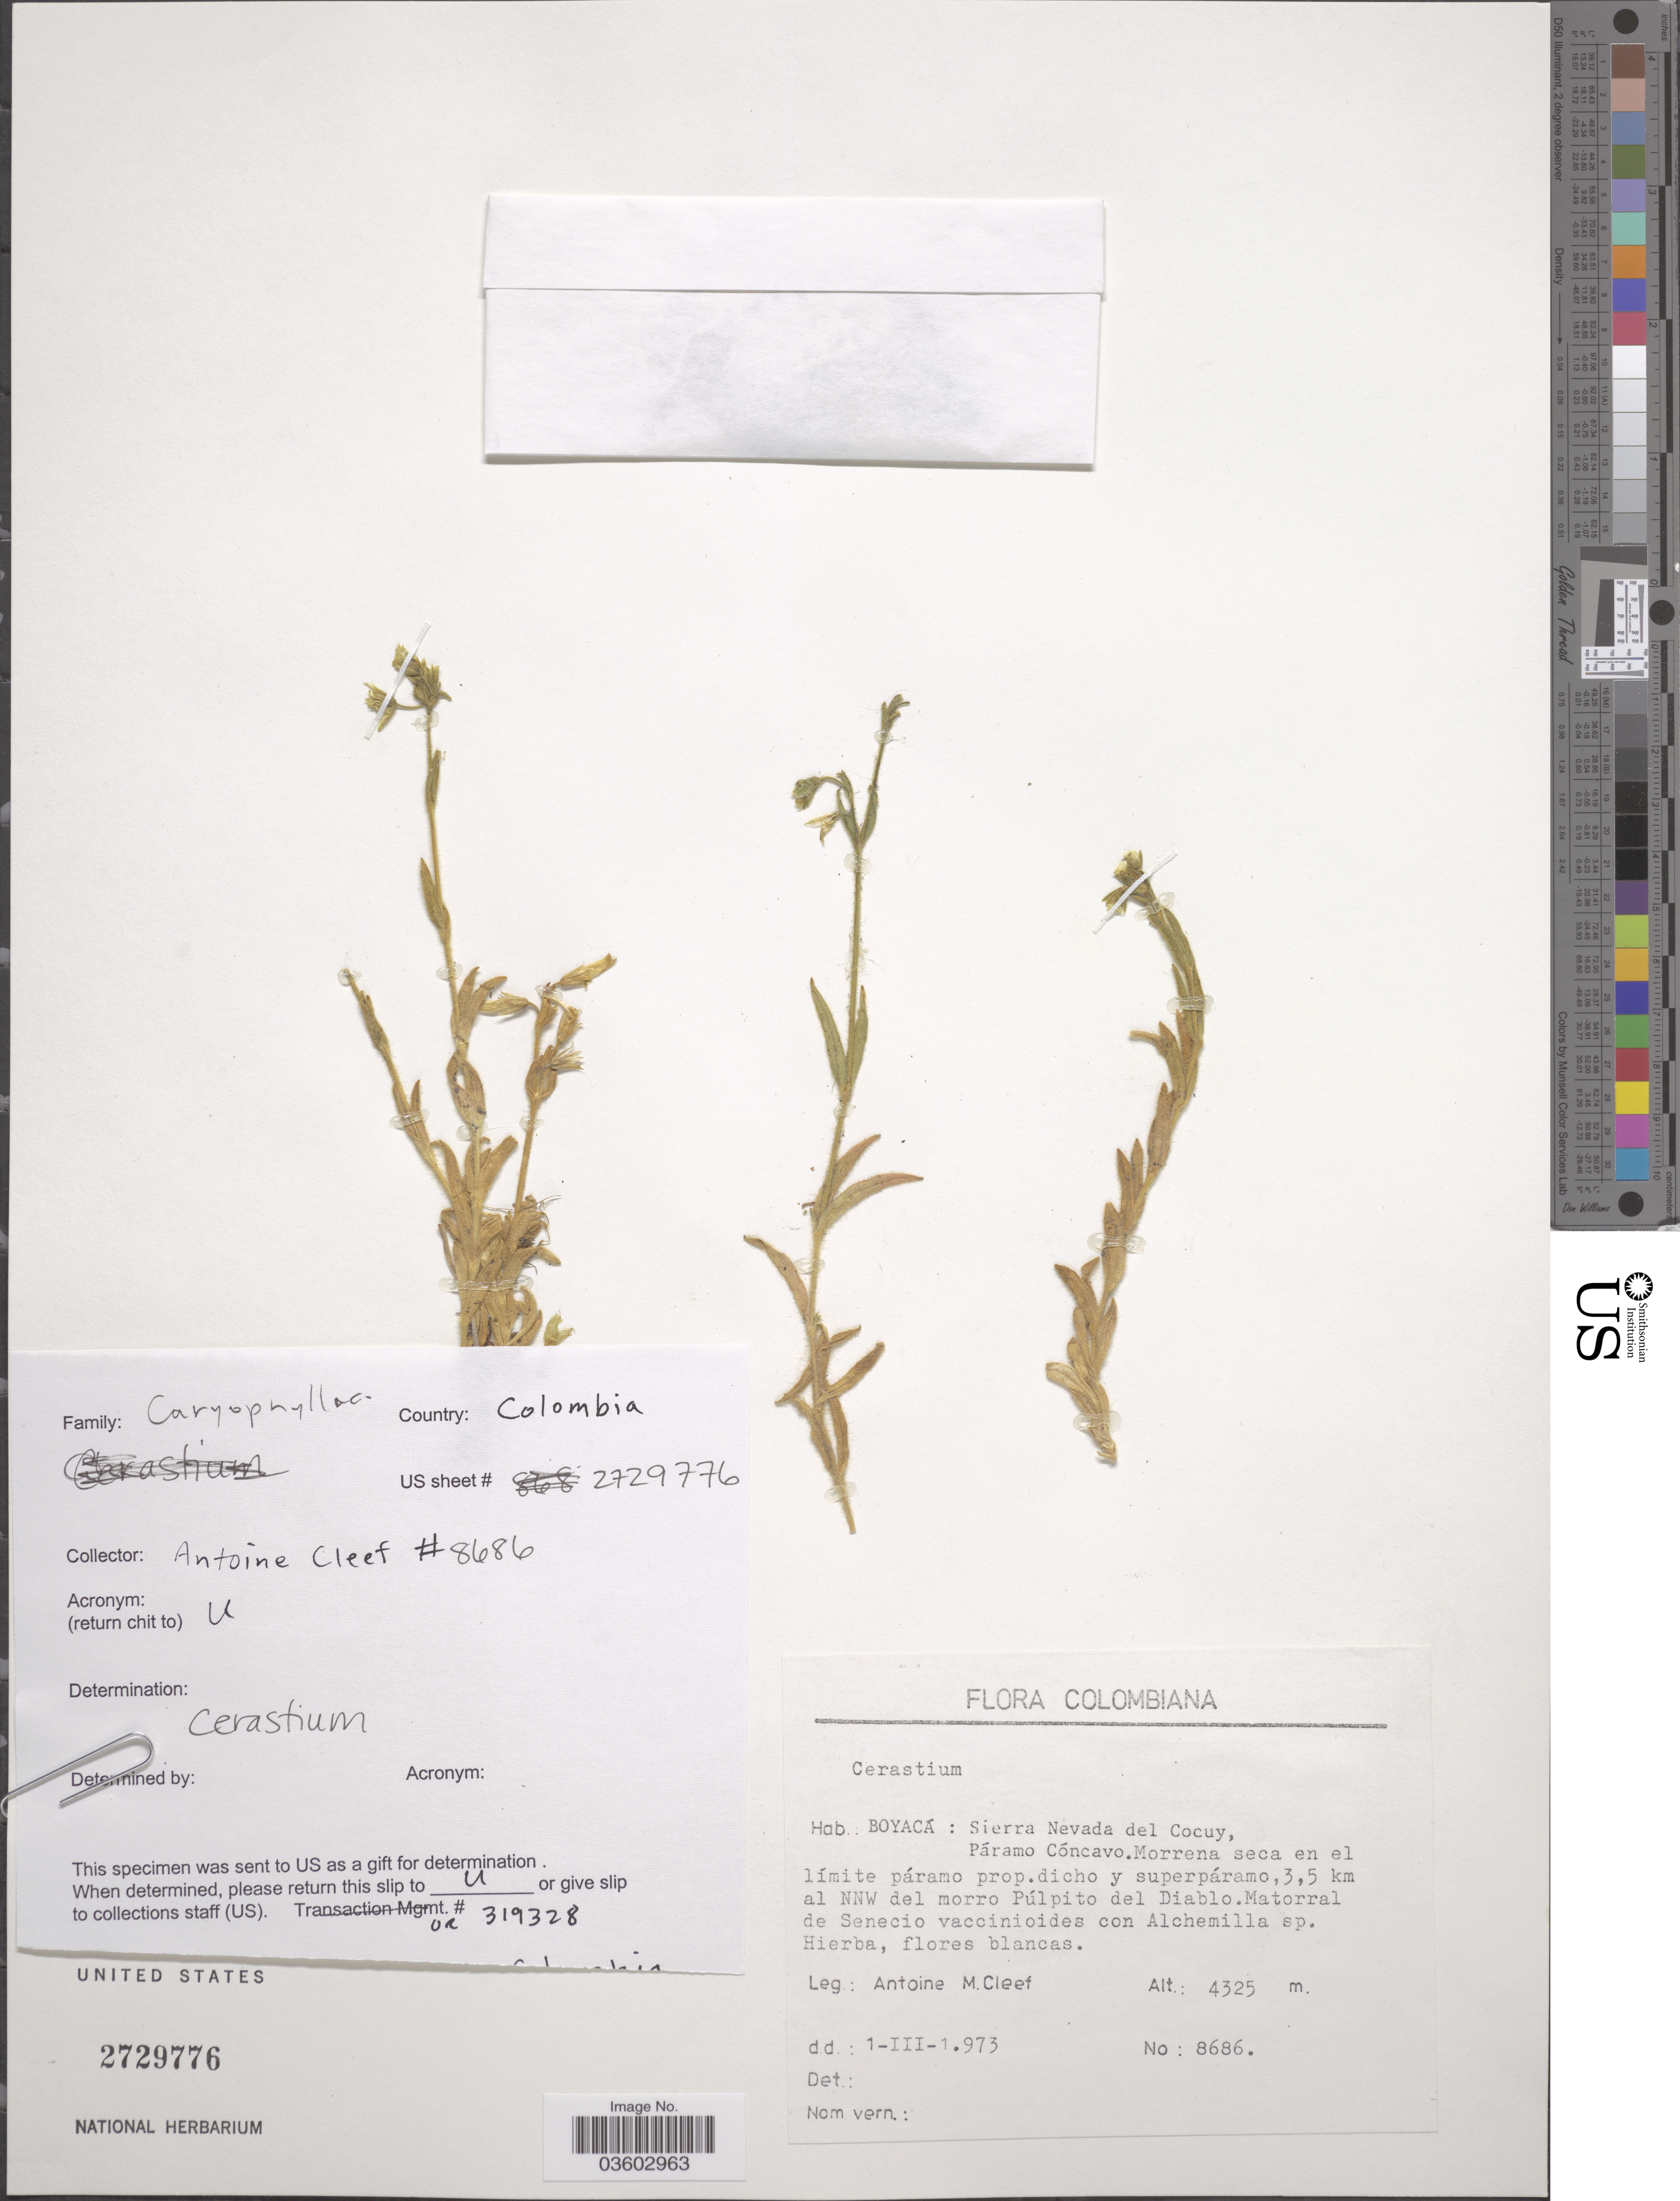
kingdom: Plantae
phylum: Tracheophyta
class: Magnoliopsida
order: Caryophyllales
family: Caryophyllaceae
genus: Cerastium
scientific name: Cerastium sp.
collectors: A. M. Cleef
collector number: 8686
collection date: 1973-03-01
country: Colombia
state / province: Boyacá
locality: Sierra Nevada del Cocuy, Páramo Cóncavo. Morrena seca en el límite páramo prop. dicho y superpáramo, 3,5 km al NNW del morro Púlpito del Diablo.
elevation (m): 4325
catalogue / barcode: US 2729776